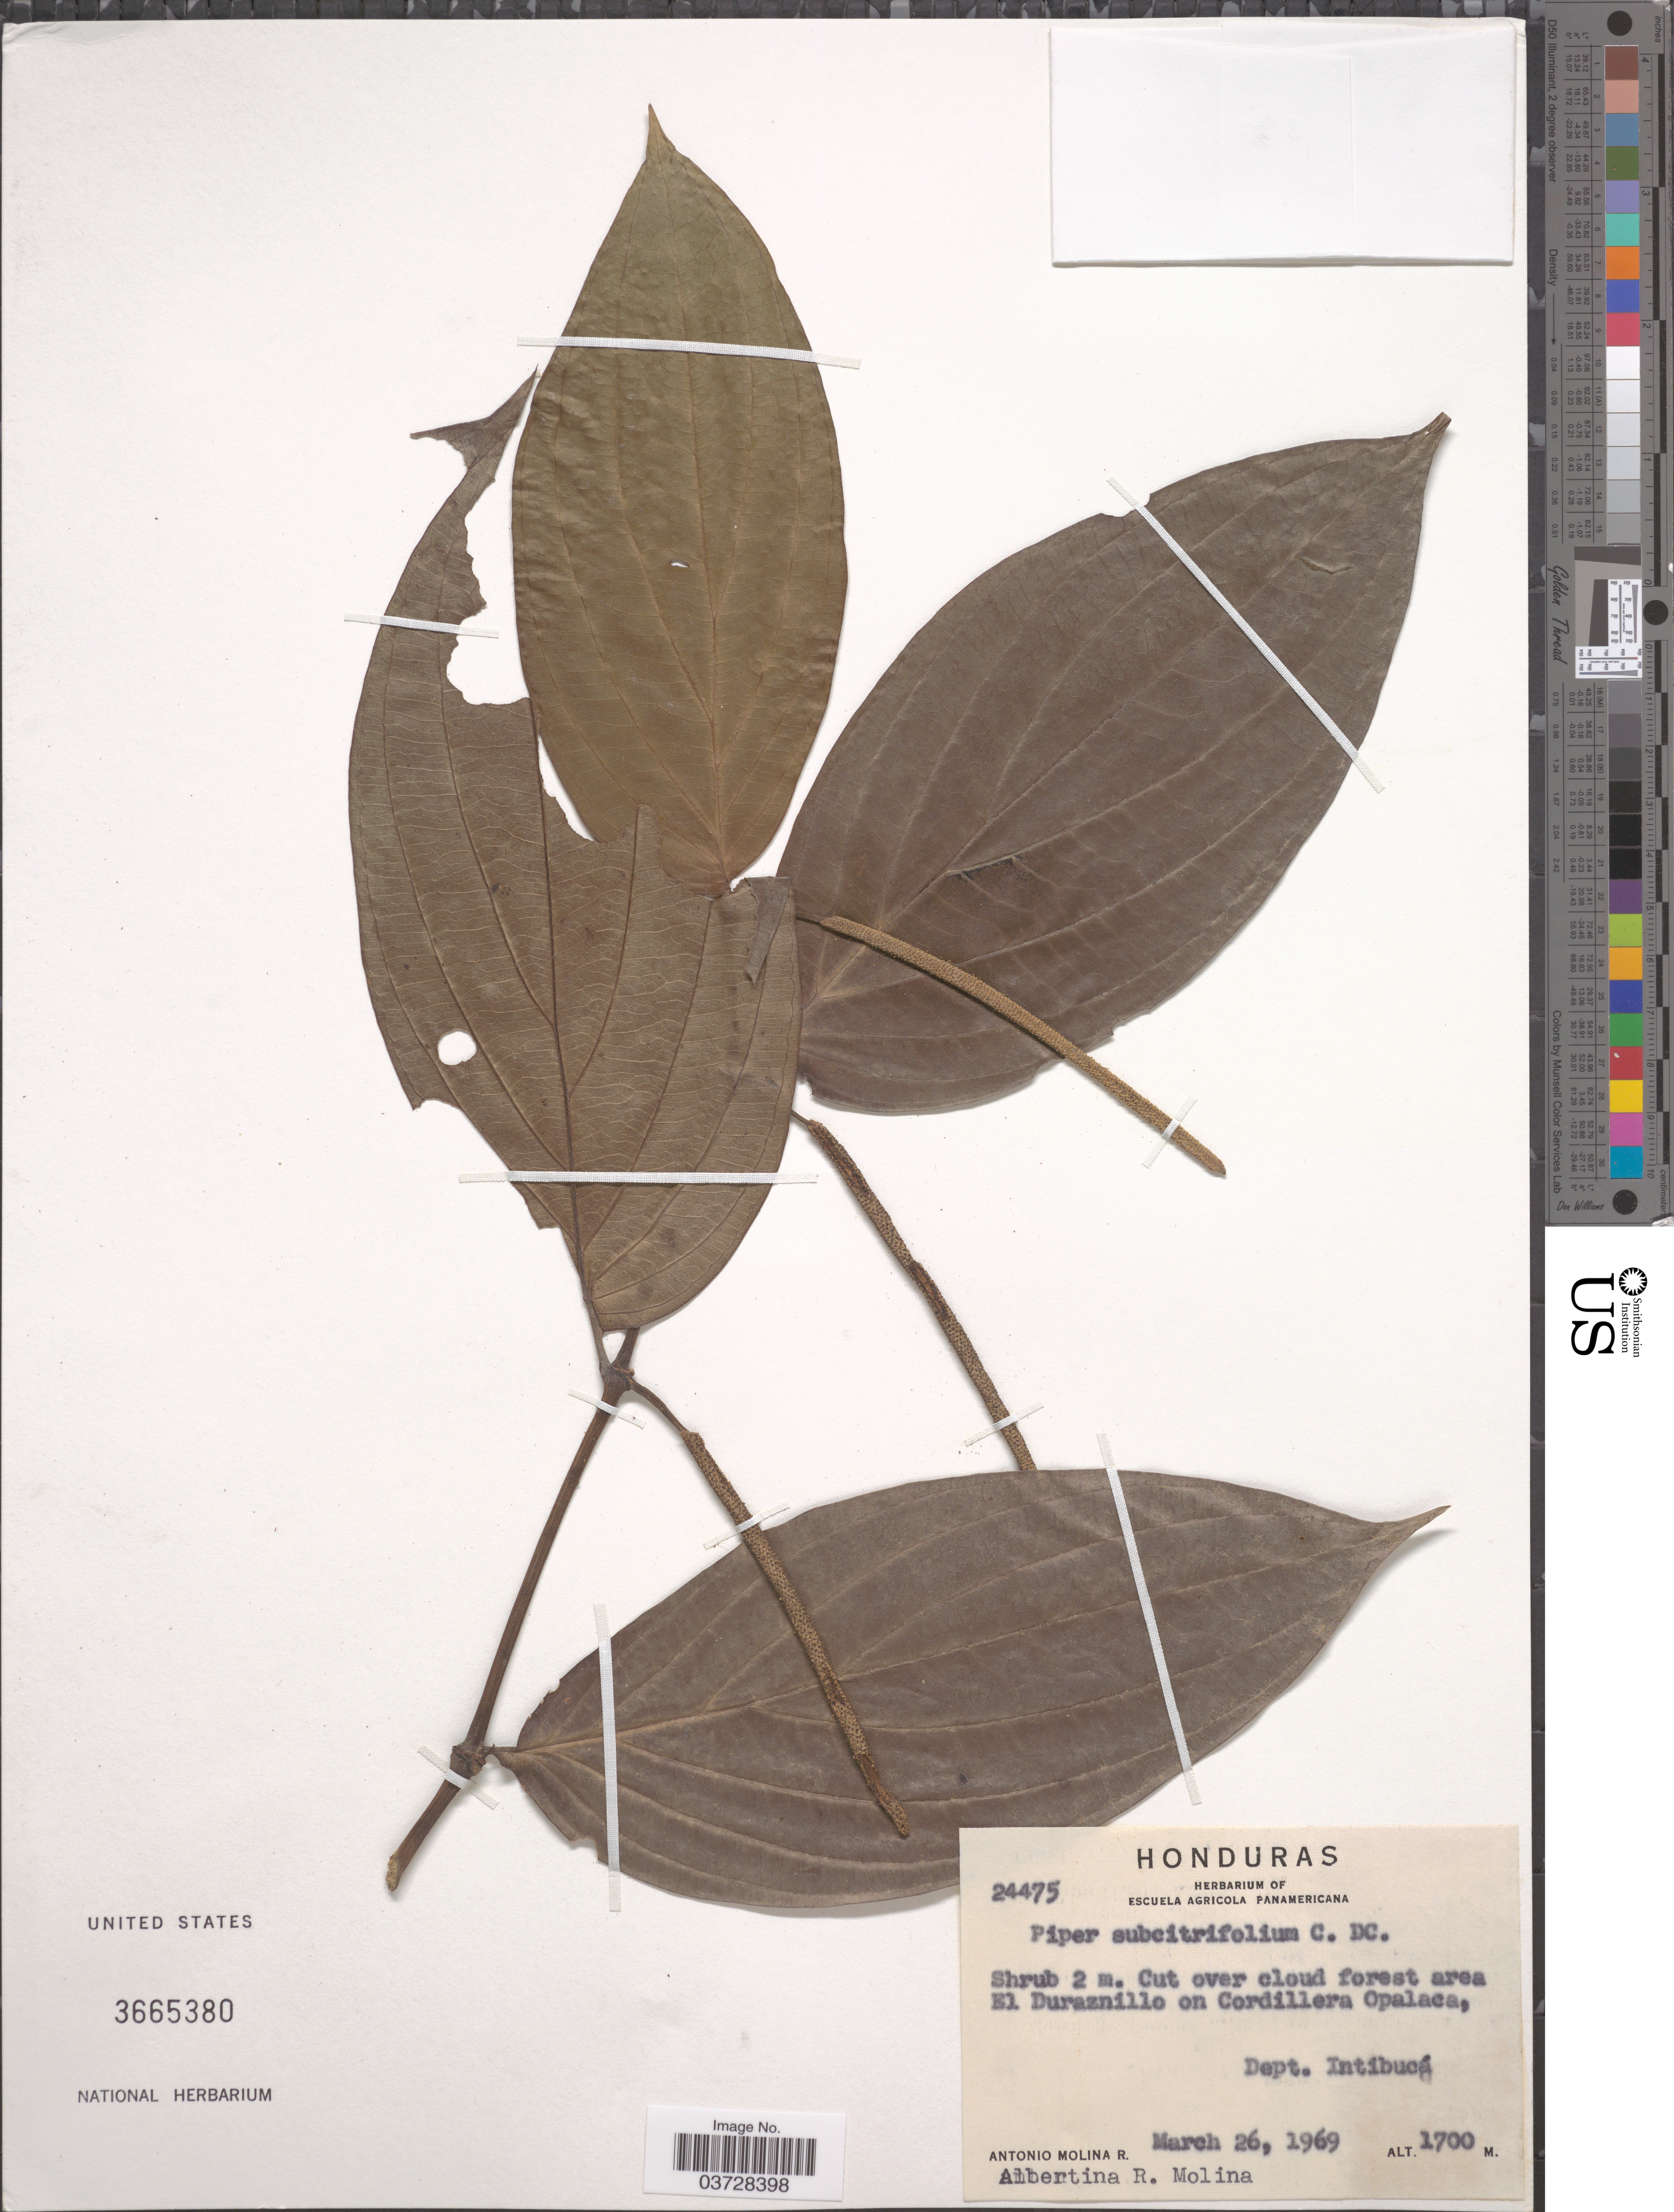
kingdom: Plantae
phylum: Tracheophyta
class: Magnoliopsida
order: Piperales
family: Piperaceae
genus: Piper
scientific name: Piper subcitrifolium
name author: C. DC.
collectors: A. Molina R. & A. R. Molina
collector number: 24475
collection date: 1969-03-26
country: Honduras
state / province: Intibuca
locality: El Duraznillo on Cordillera Opalaca, Dept. Intibucá.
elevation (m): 1700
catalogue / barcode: US 3665380